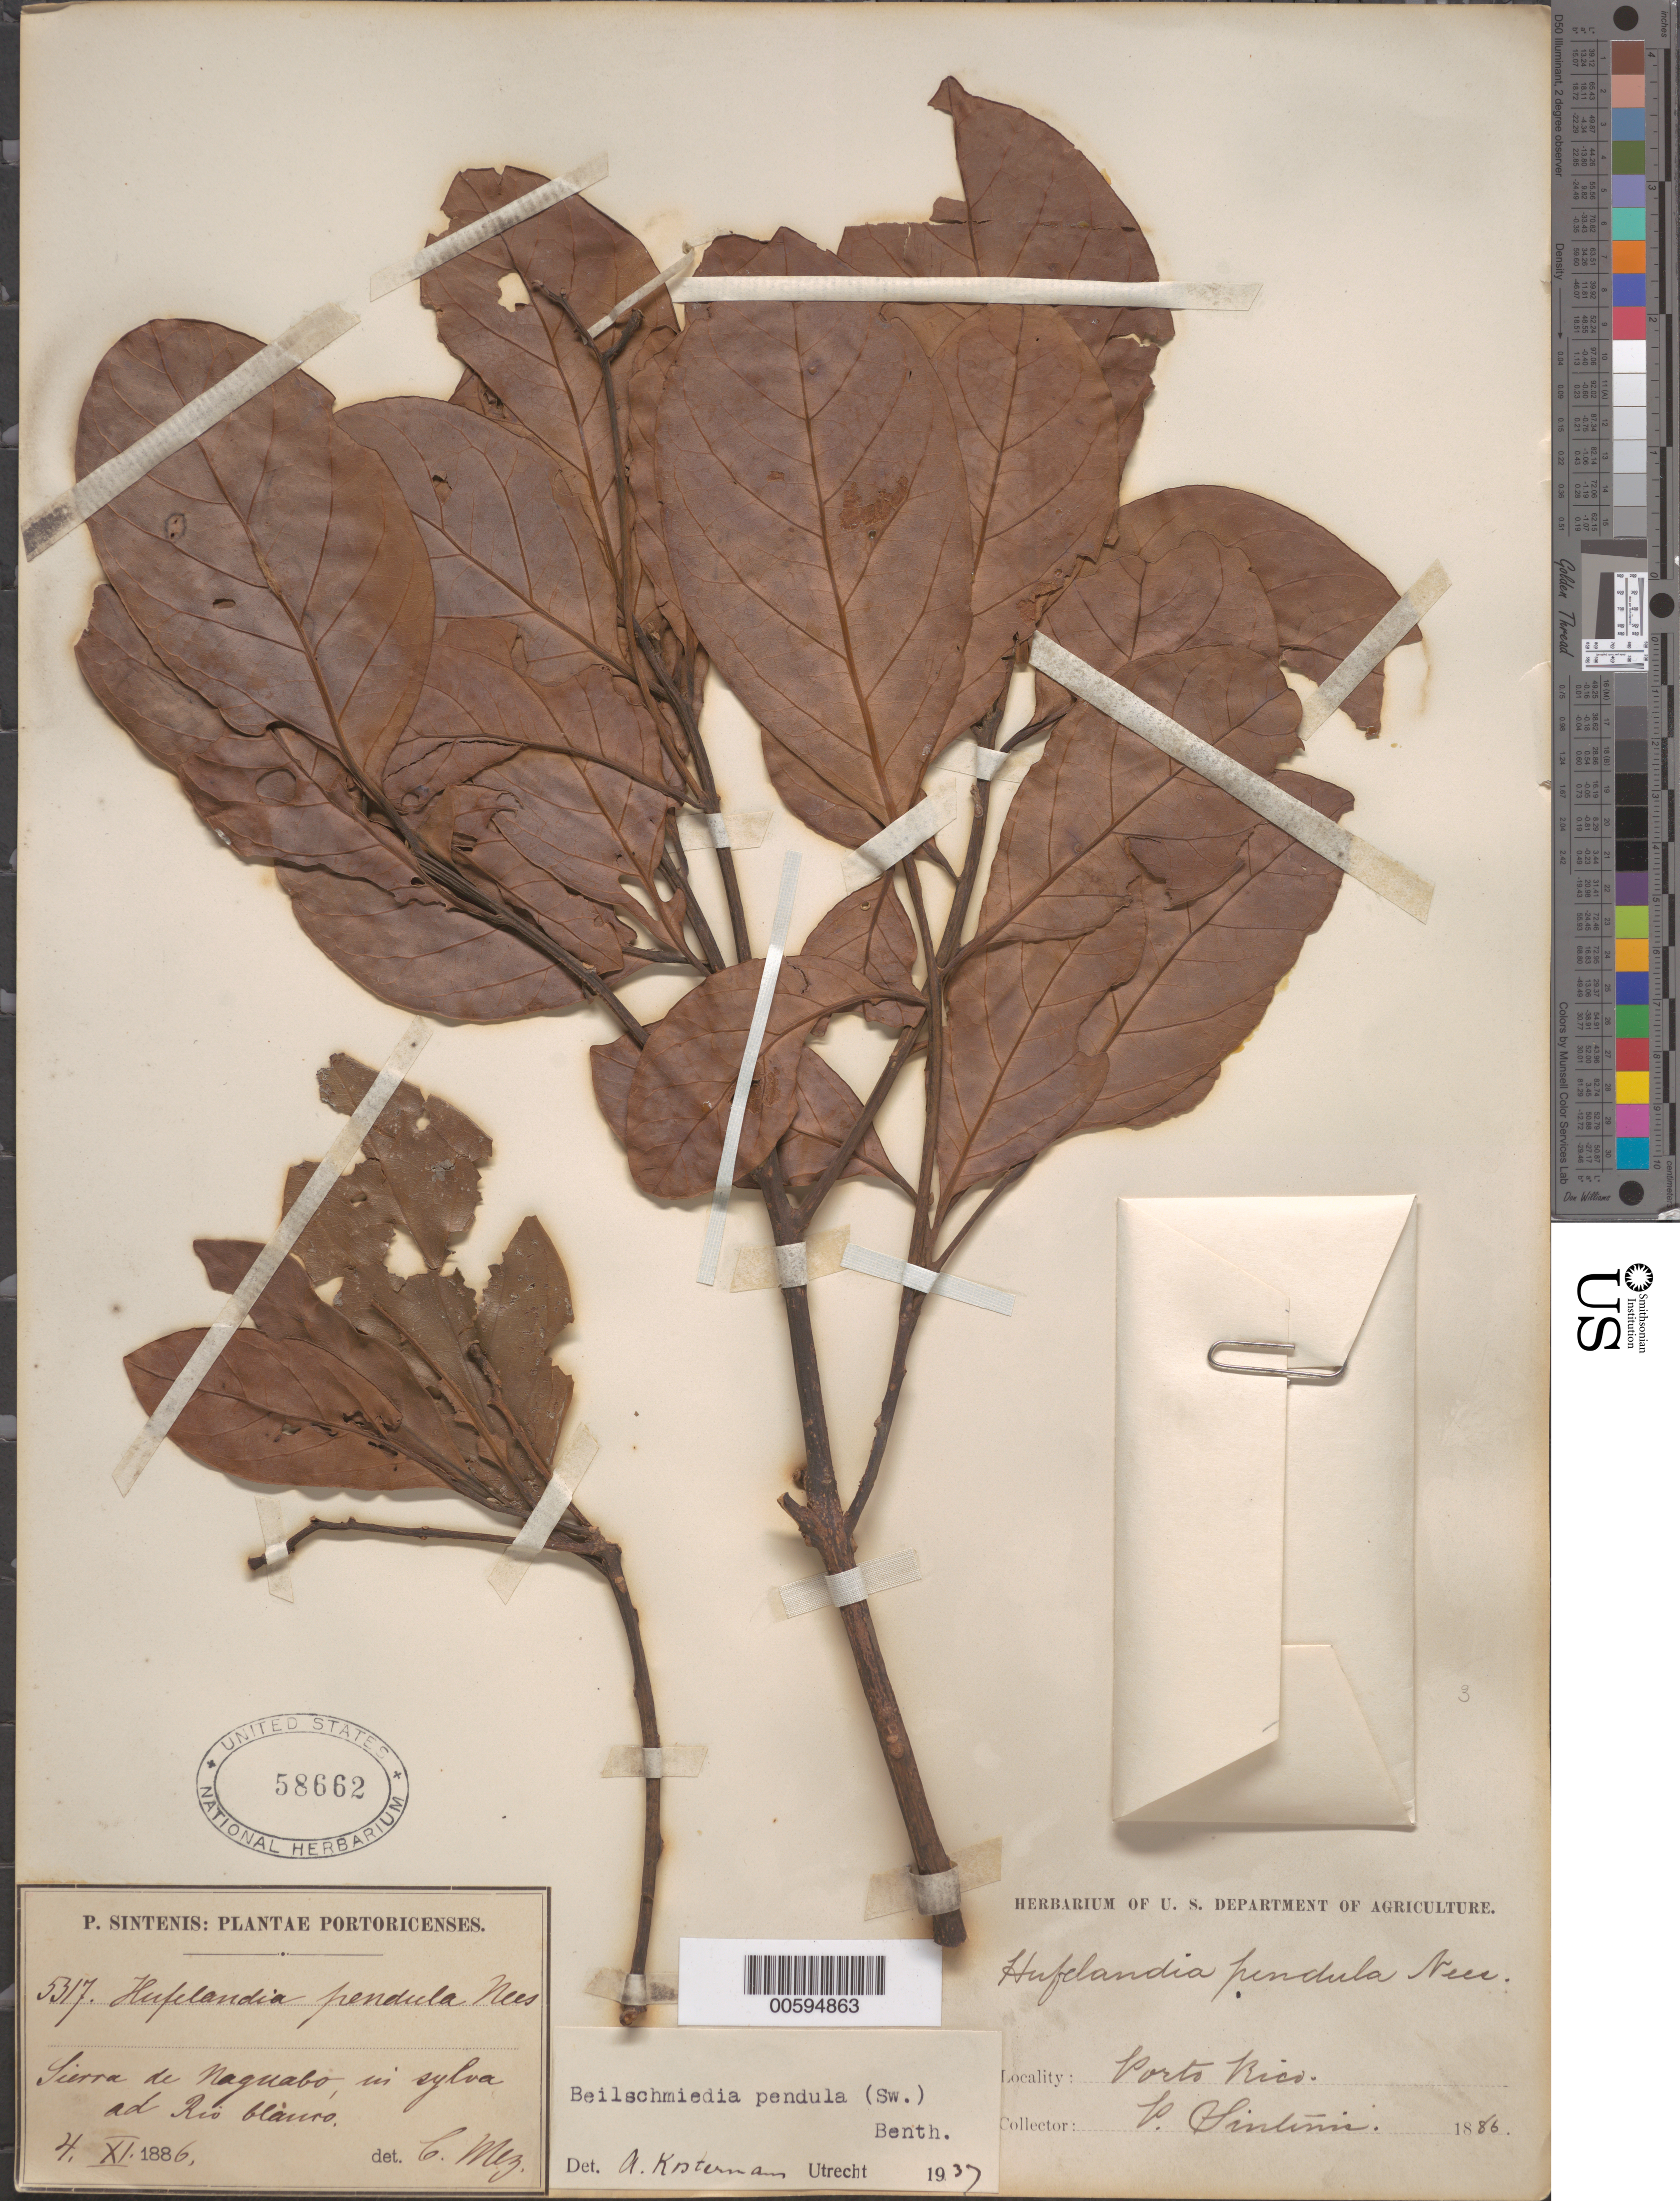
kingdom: Plantae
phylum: Tracheophyta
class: Magnoliopsida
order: Laurales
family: Lauraceae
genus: Beilschmiedia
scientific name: Beilschmiedia pendula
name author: (Sw.) Hemsl.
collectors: P. Sintenis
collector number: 5317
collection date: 1886-11-04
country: Puerto Rico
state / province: Naguabo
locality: Portoricenses. Sierra de Naguabo, in sylva ad Rio blanco.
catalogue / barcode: US 58662